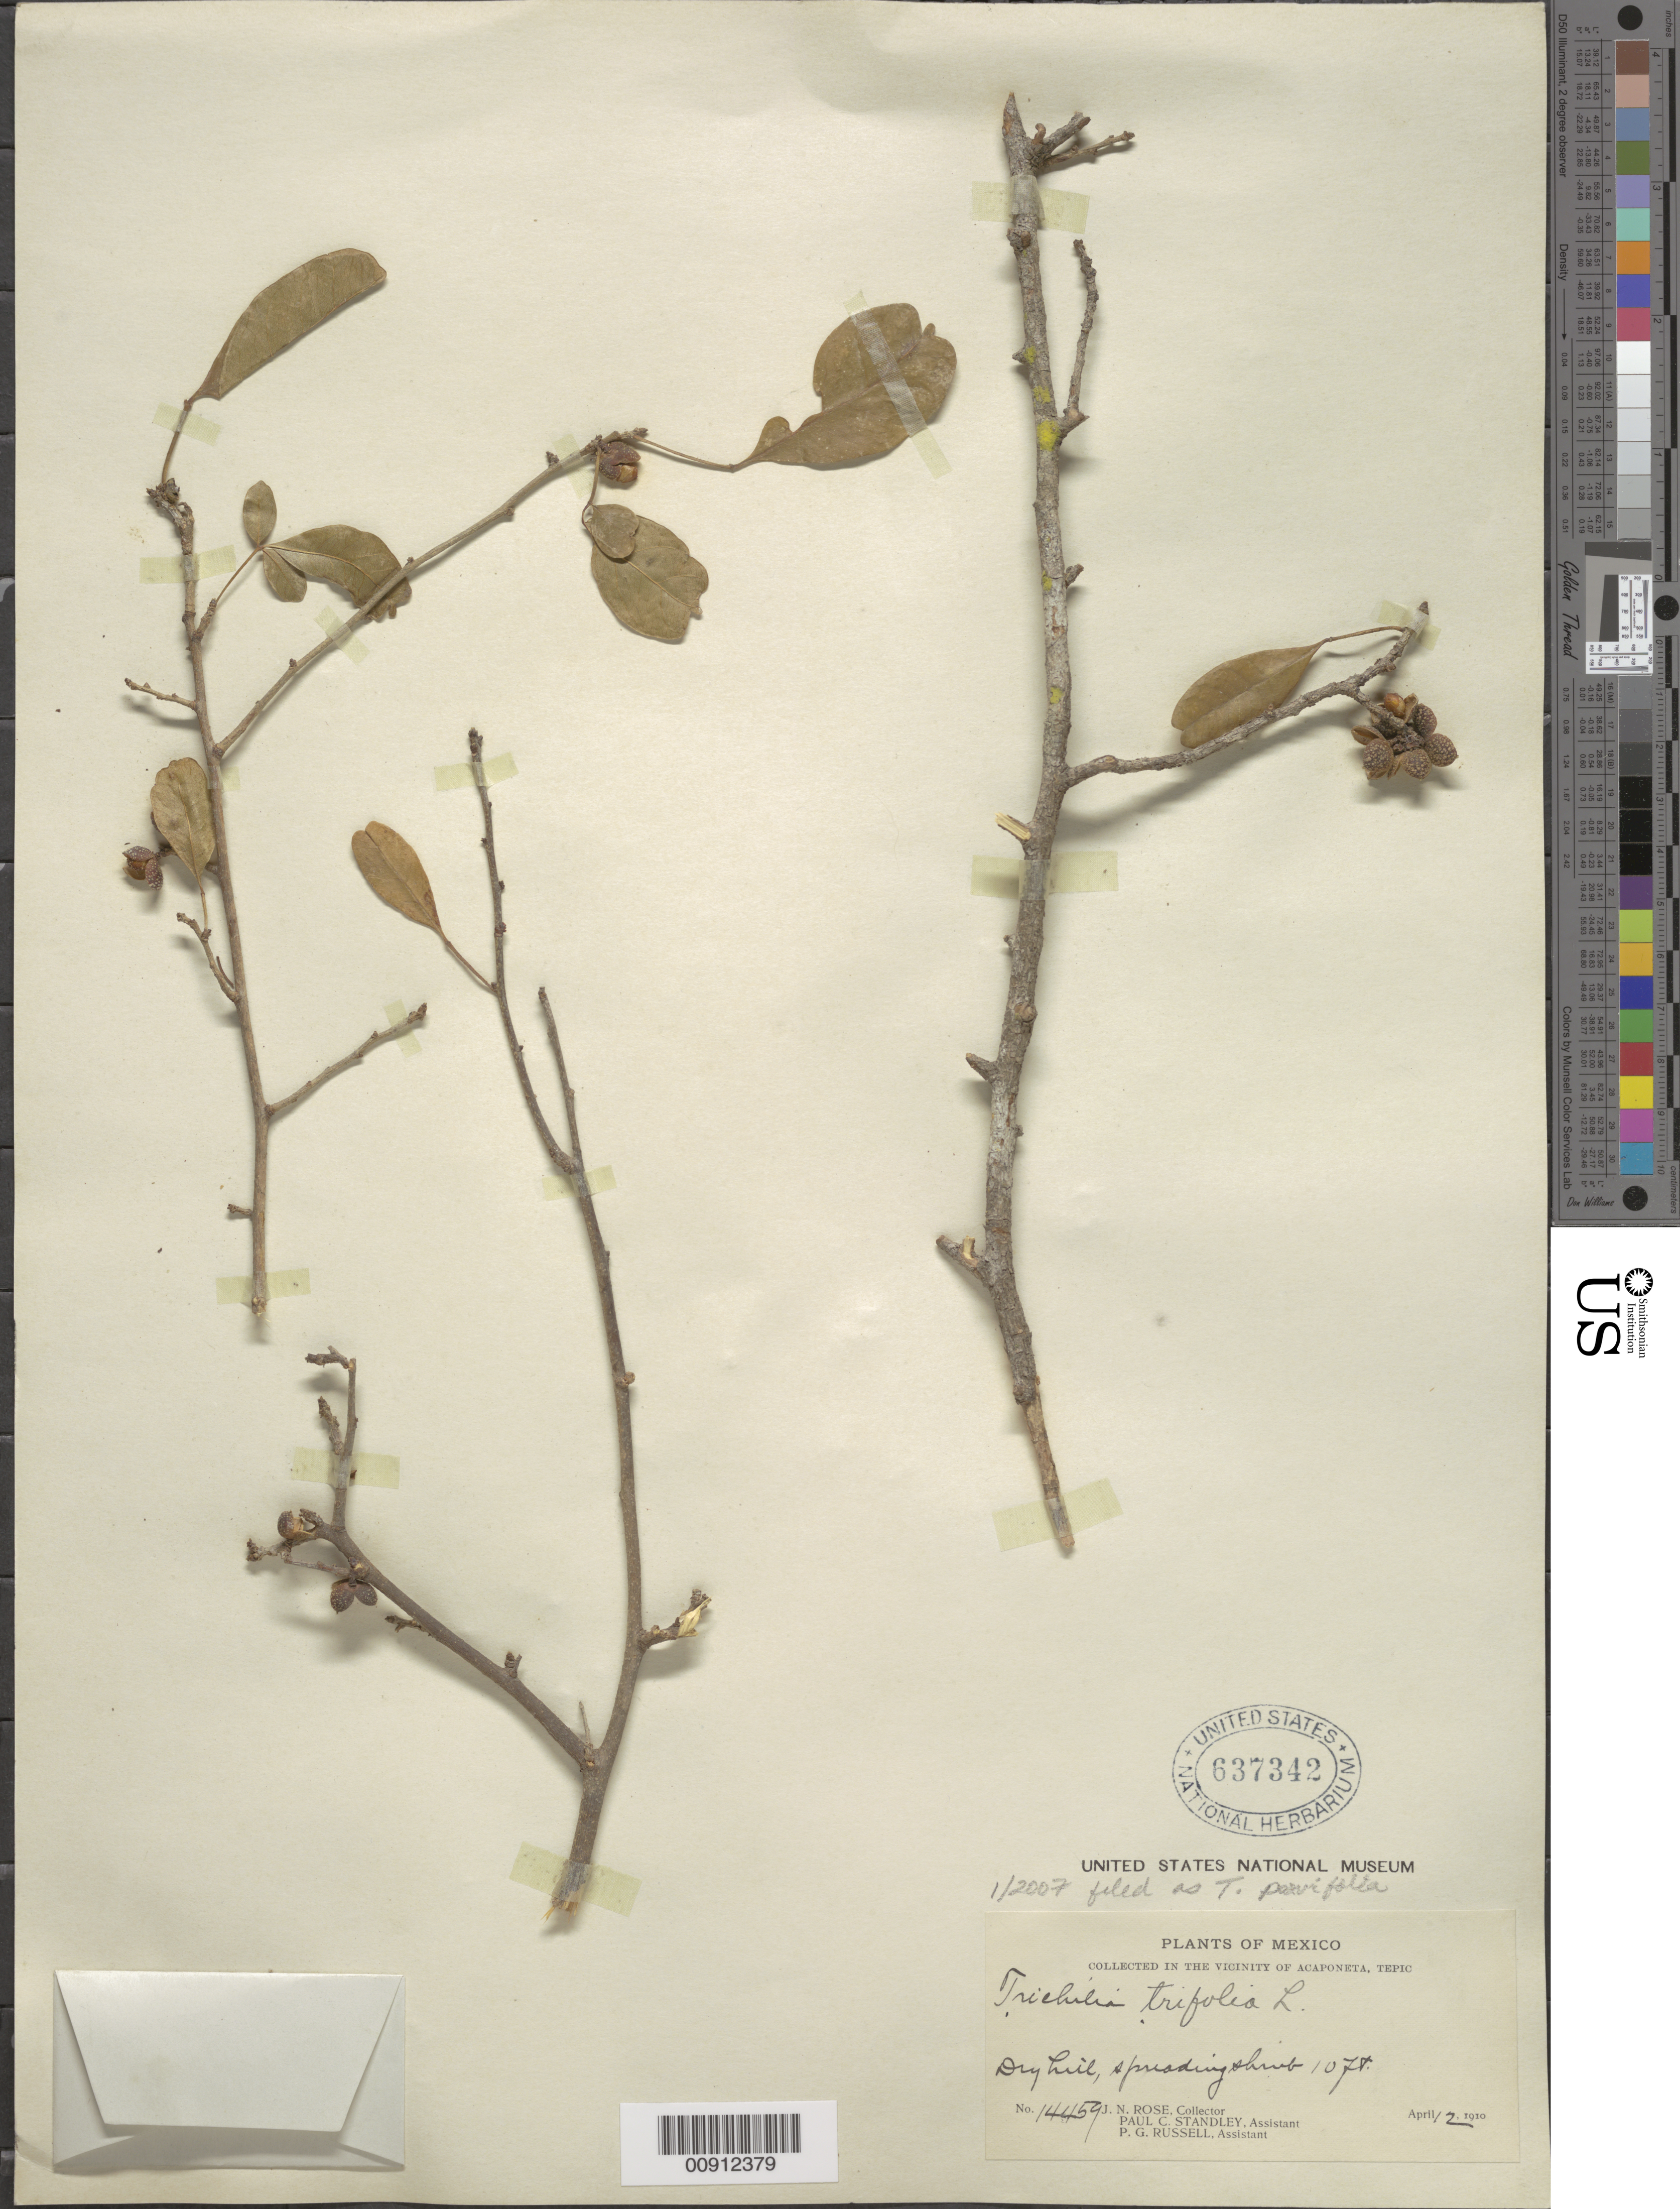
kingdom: Plantae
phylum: Tracheophyta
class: Magnoliopsida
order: Sapindales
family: Meliaceae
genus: Trichilia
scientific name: Trichilia parvifolia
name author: C. DC.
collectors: J. N. Rose, P. C. Standley & P. G. Russell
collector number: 14459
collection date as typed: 12 Apr 1910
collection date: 1910-04-12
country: Mexico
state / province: Nayarit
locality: Vicinity of Acaponeta, Tepic.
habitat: Dry hill.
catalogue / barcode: US 637342